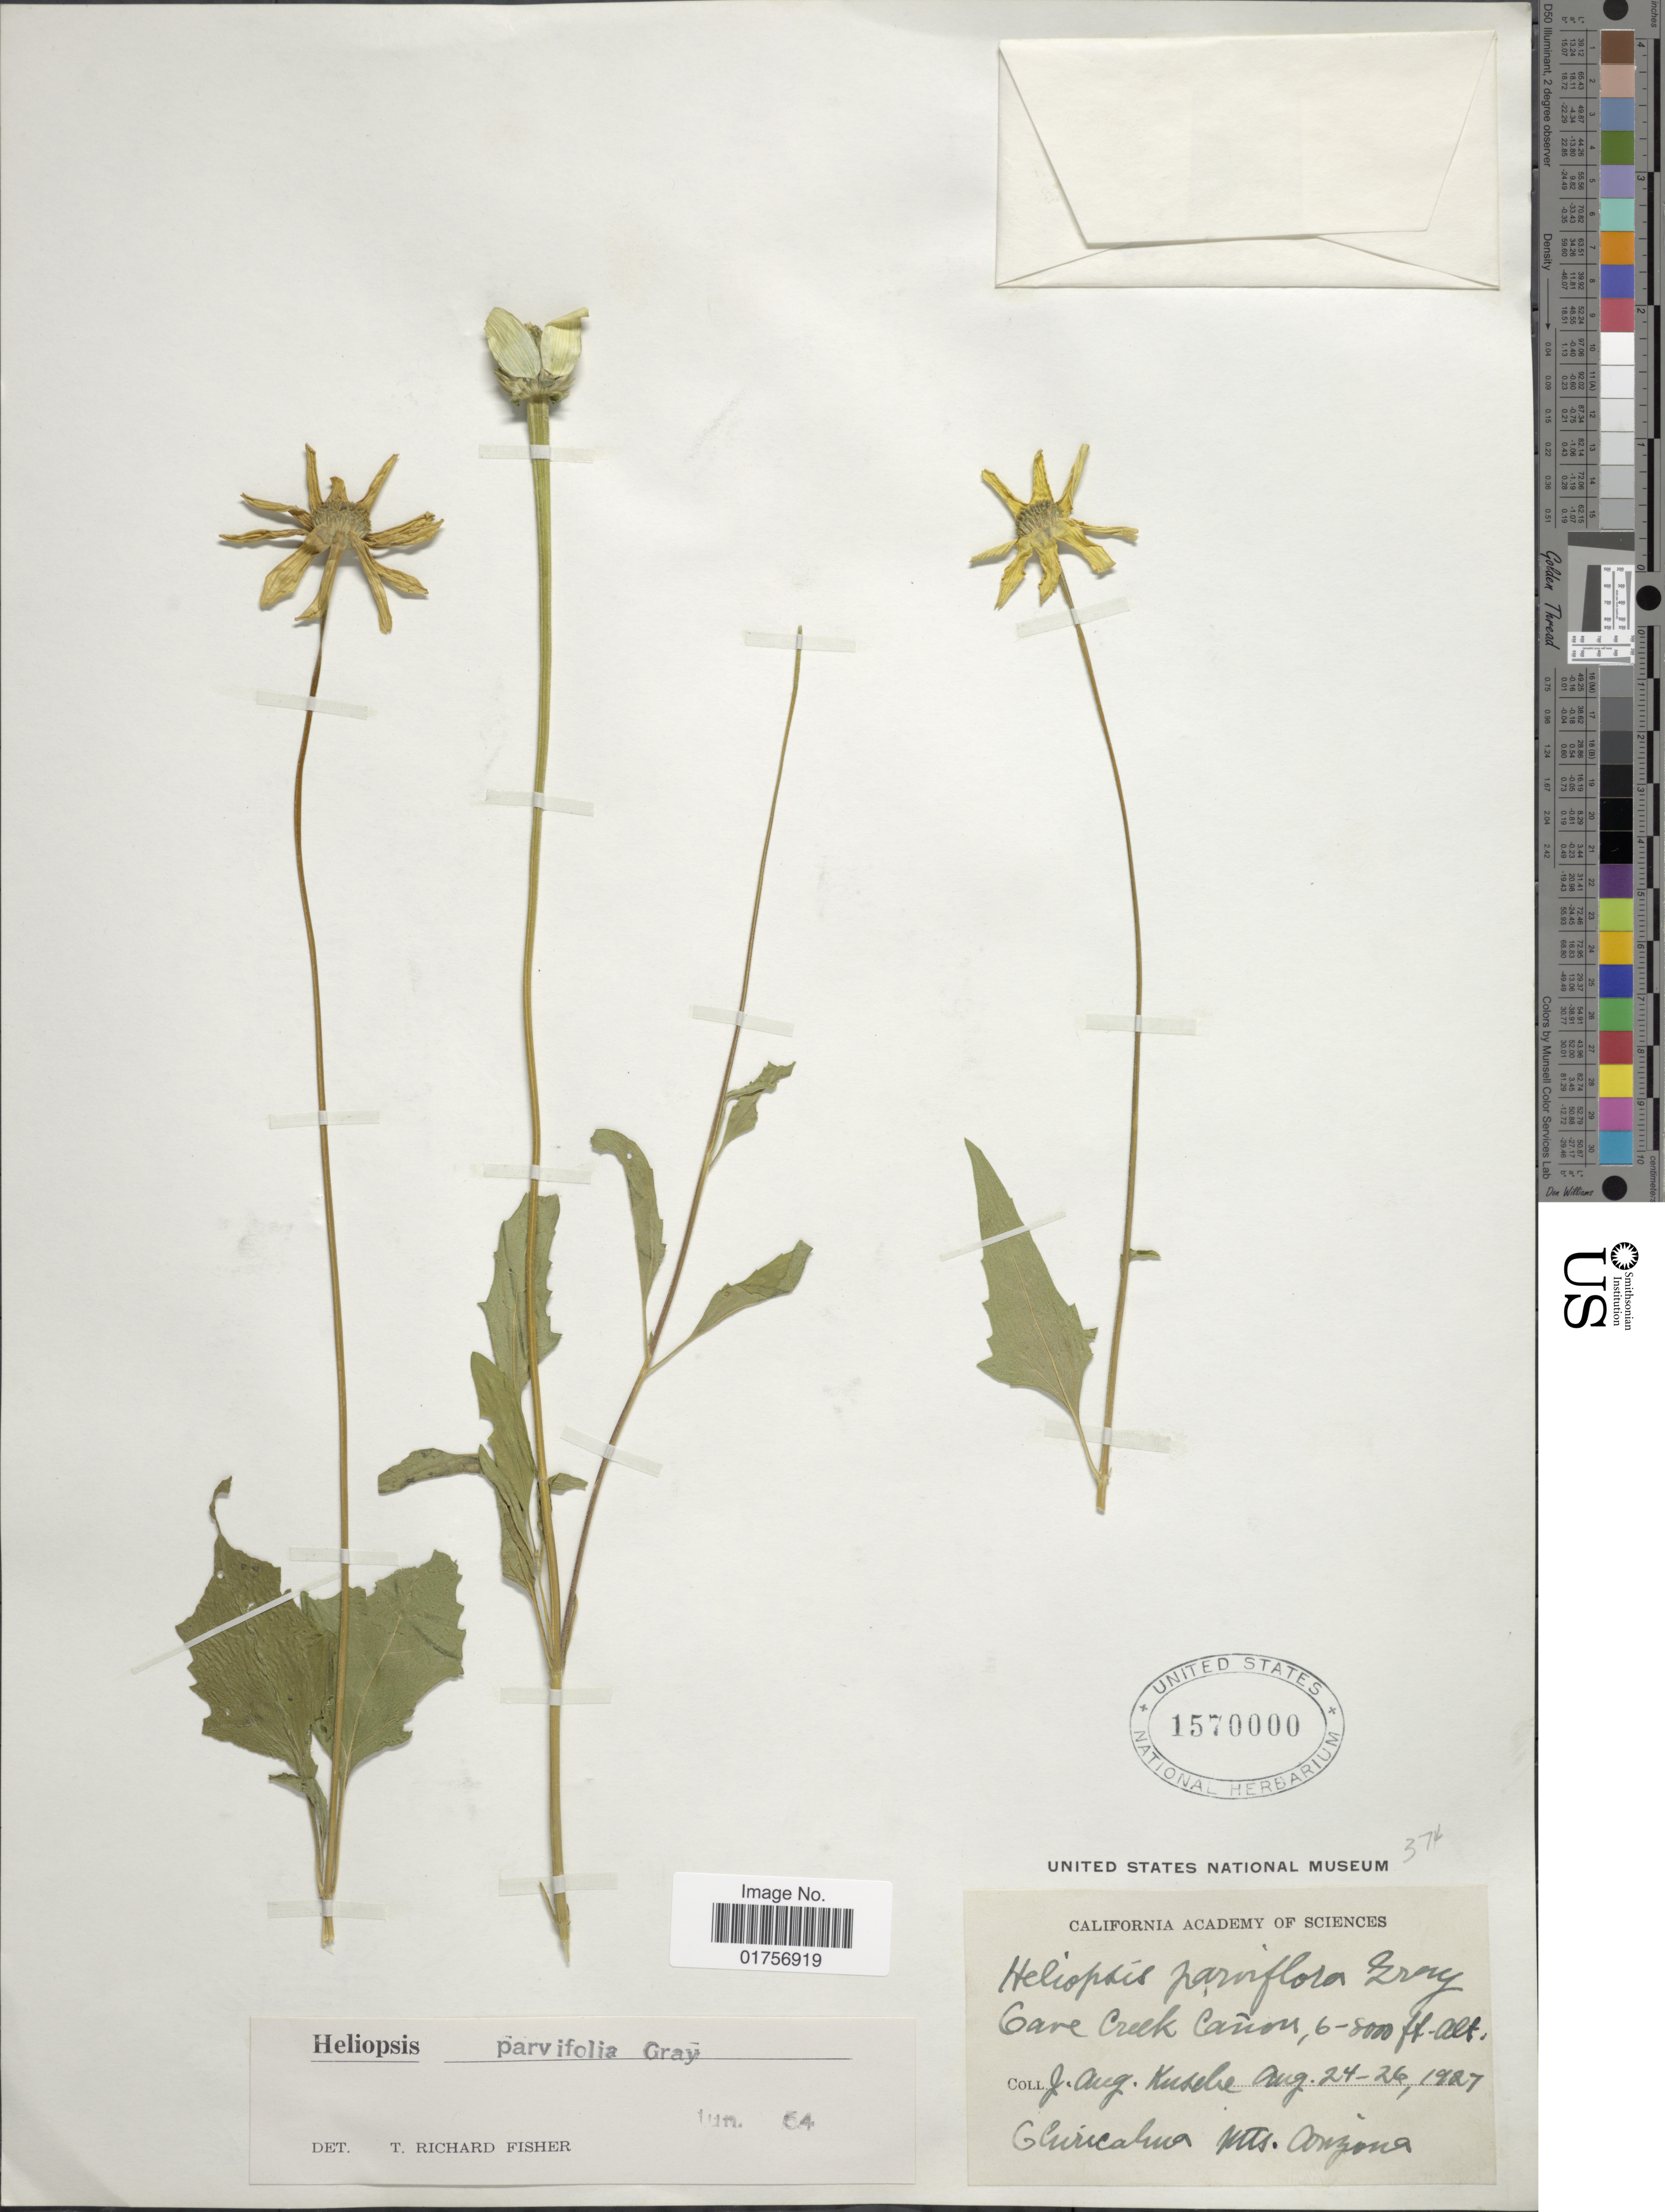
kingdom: Plantae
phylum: Tracheophyta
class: Magnoliopsida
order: Asterales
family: Asteraceae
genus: Heliopsis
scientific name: Heliopsis parvifolia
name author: A. Gray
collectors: J. Kusche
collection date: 1927-08-24/1927-08-26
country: United States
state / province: Arizona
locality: Cave Creek Cañon. Churicahua Mts.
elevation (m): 1829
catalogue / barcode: US 1570000